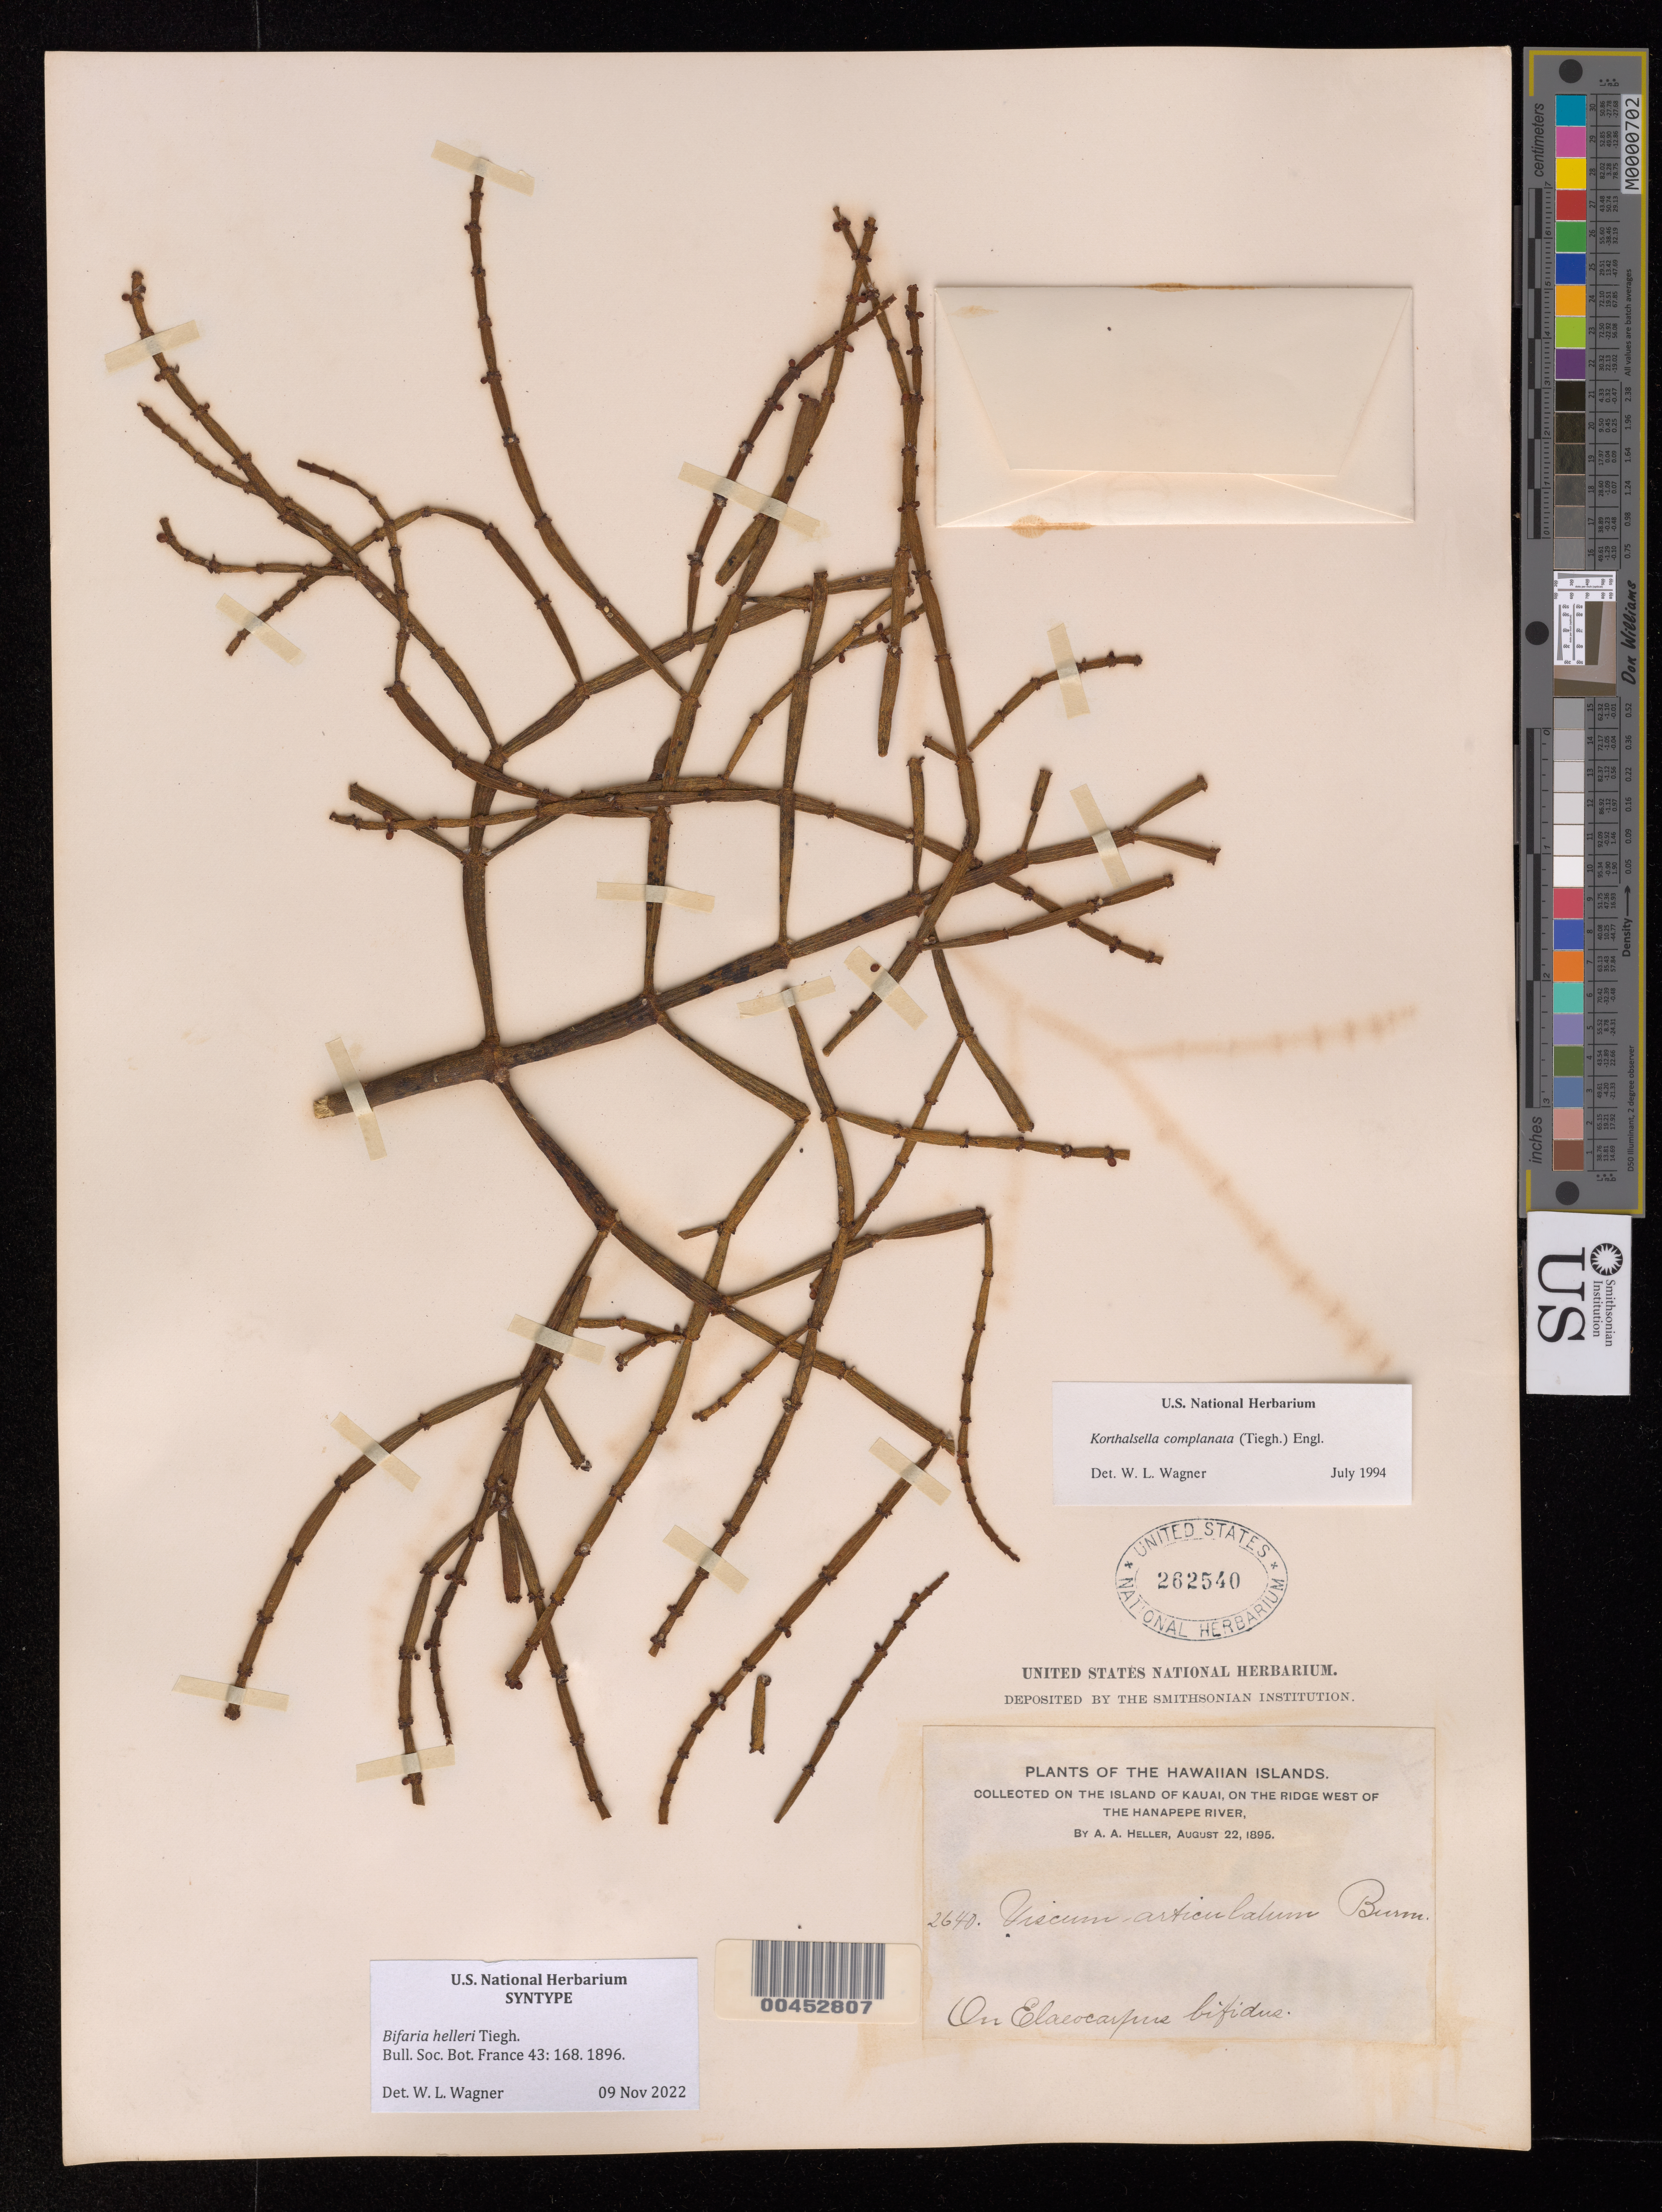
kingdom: Plantae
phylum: Tracheophyta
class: Magnoliopsida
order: Santalales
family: Viscaceae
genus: Bifaria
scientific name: Bifaria helleri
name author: Tiegh.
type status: Syntype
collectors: A. A. Heller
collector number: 2640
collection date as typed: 22 Aug 1895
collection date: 1895-08-22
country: United States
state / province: Hawaii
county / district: Kauai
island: Kaua'i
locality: On the ridge W of the Hanapepe River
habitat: On Elaeocarpus bifidus.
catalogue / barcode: US 262540